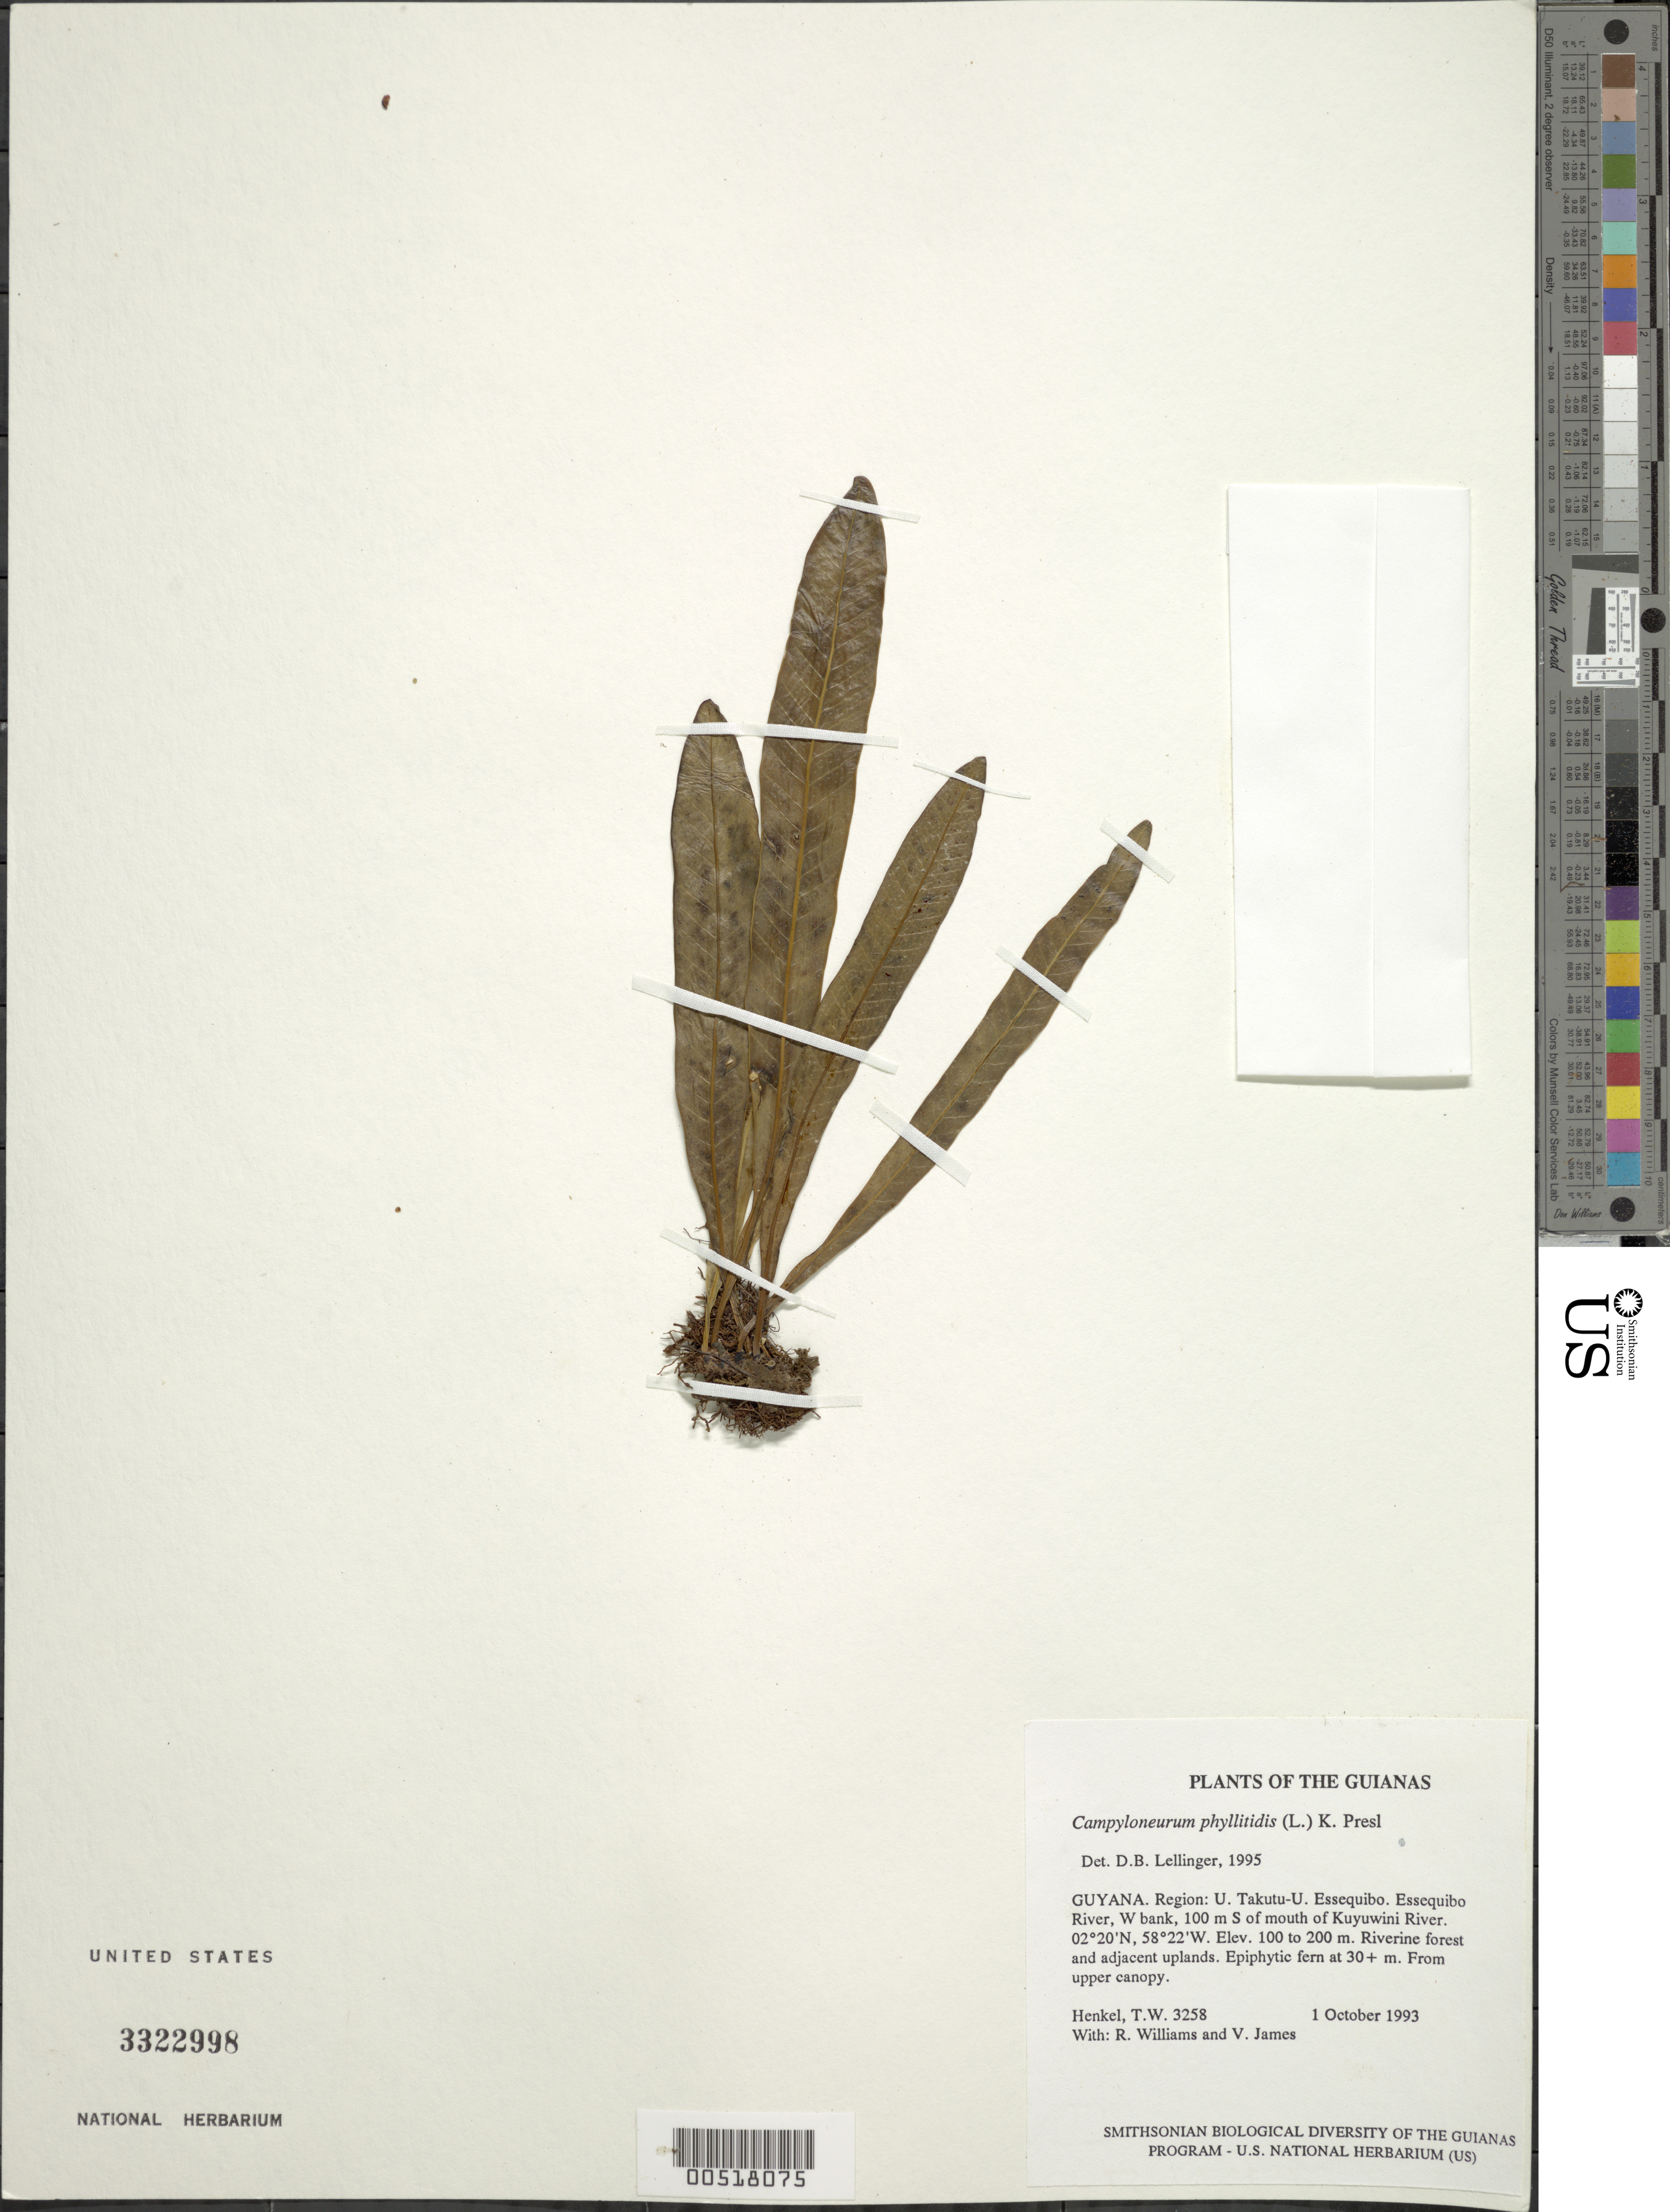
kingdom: Plantae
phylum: Tracheophyta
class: Polypodiopsida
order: Polypodiales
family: Polypodiaceae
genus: Campyloneurum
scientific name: Campyloneurum phyllitidis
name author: (L.) C. Presl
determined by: Lellinger, David B., (BOT), Smithsonian Institution - National Museum of Natural History (UNITED STATES)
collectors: T. Henkel, R. Williams & V. James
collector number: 3258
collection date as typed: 1 October 1993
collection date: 1993-10-01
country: Guyana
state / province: U. Takutu-U. Essequibo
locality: Essequibo River, W bank, 100 m S of mouth of Kuyuwini River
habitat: Riverine forest and adjacent uplands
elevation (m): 100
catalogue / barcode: US 3322998